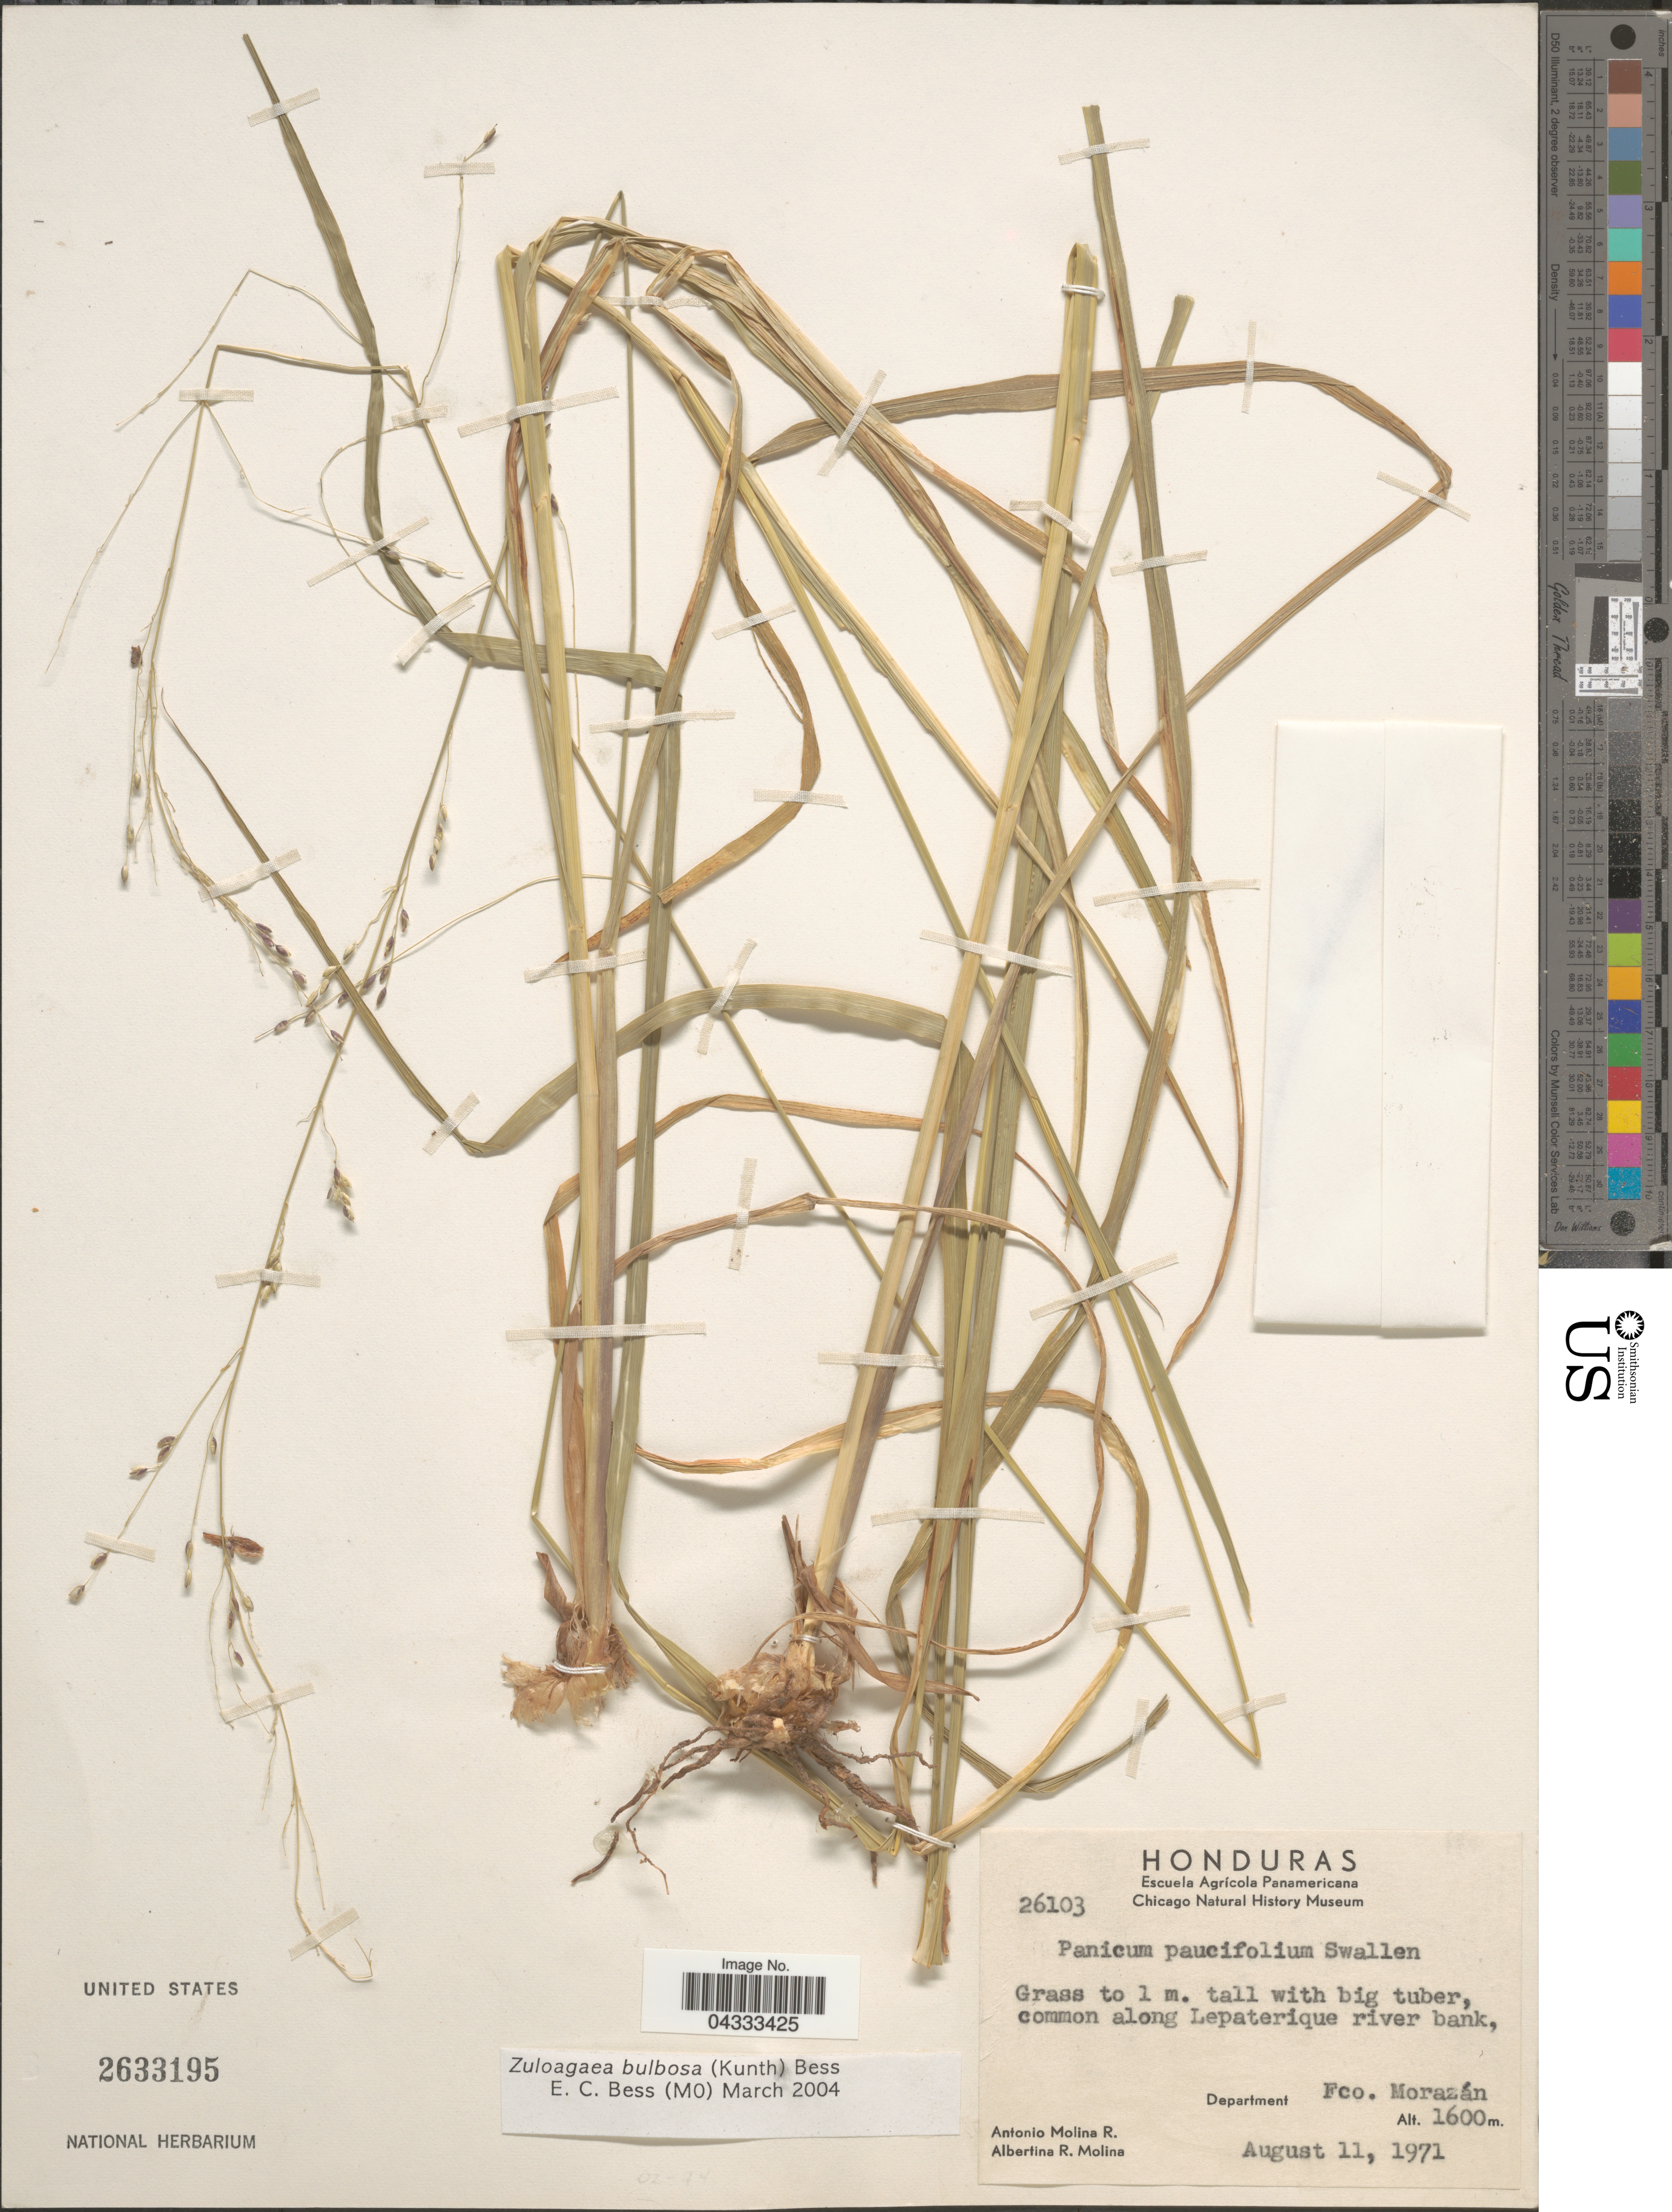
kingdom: Plantae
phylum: Tracheophyta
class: Liliopsida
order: Poales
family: Poaceae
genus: Zuloagaea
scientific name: Zuloagaea bulbosa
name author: (Kunth) E. Bess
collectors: A. Molina R. & A. R. Molina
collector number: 26103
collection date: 1971-08-11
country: Honduras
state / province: Fco. Morazán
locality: Common along Lepaterique river bank, Department Fco. Morazán.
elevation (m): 1600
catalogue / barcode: US 2633195